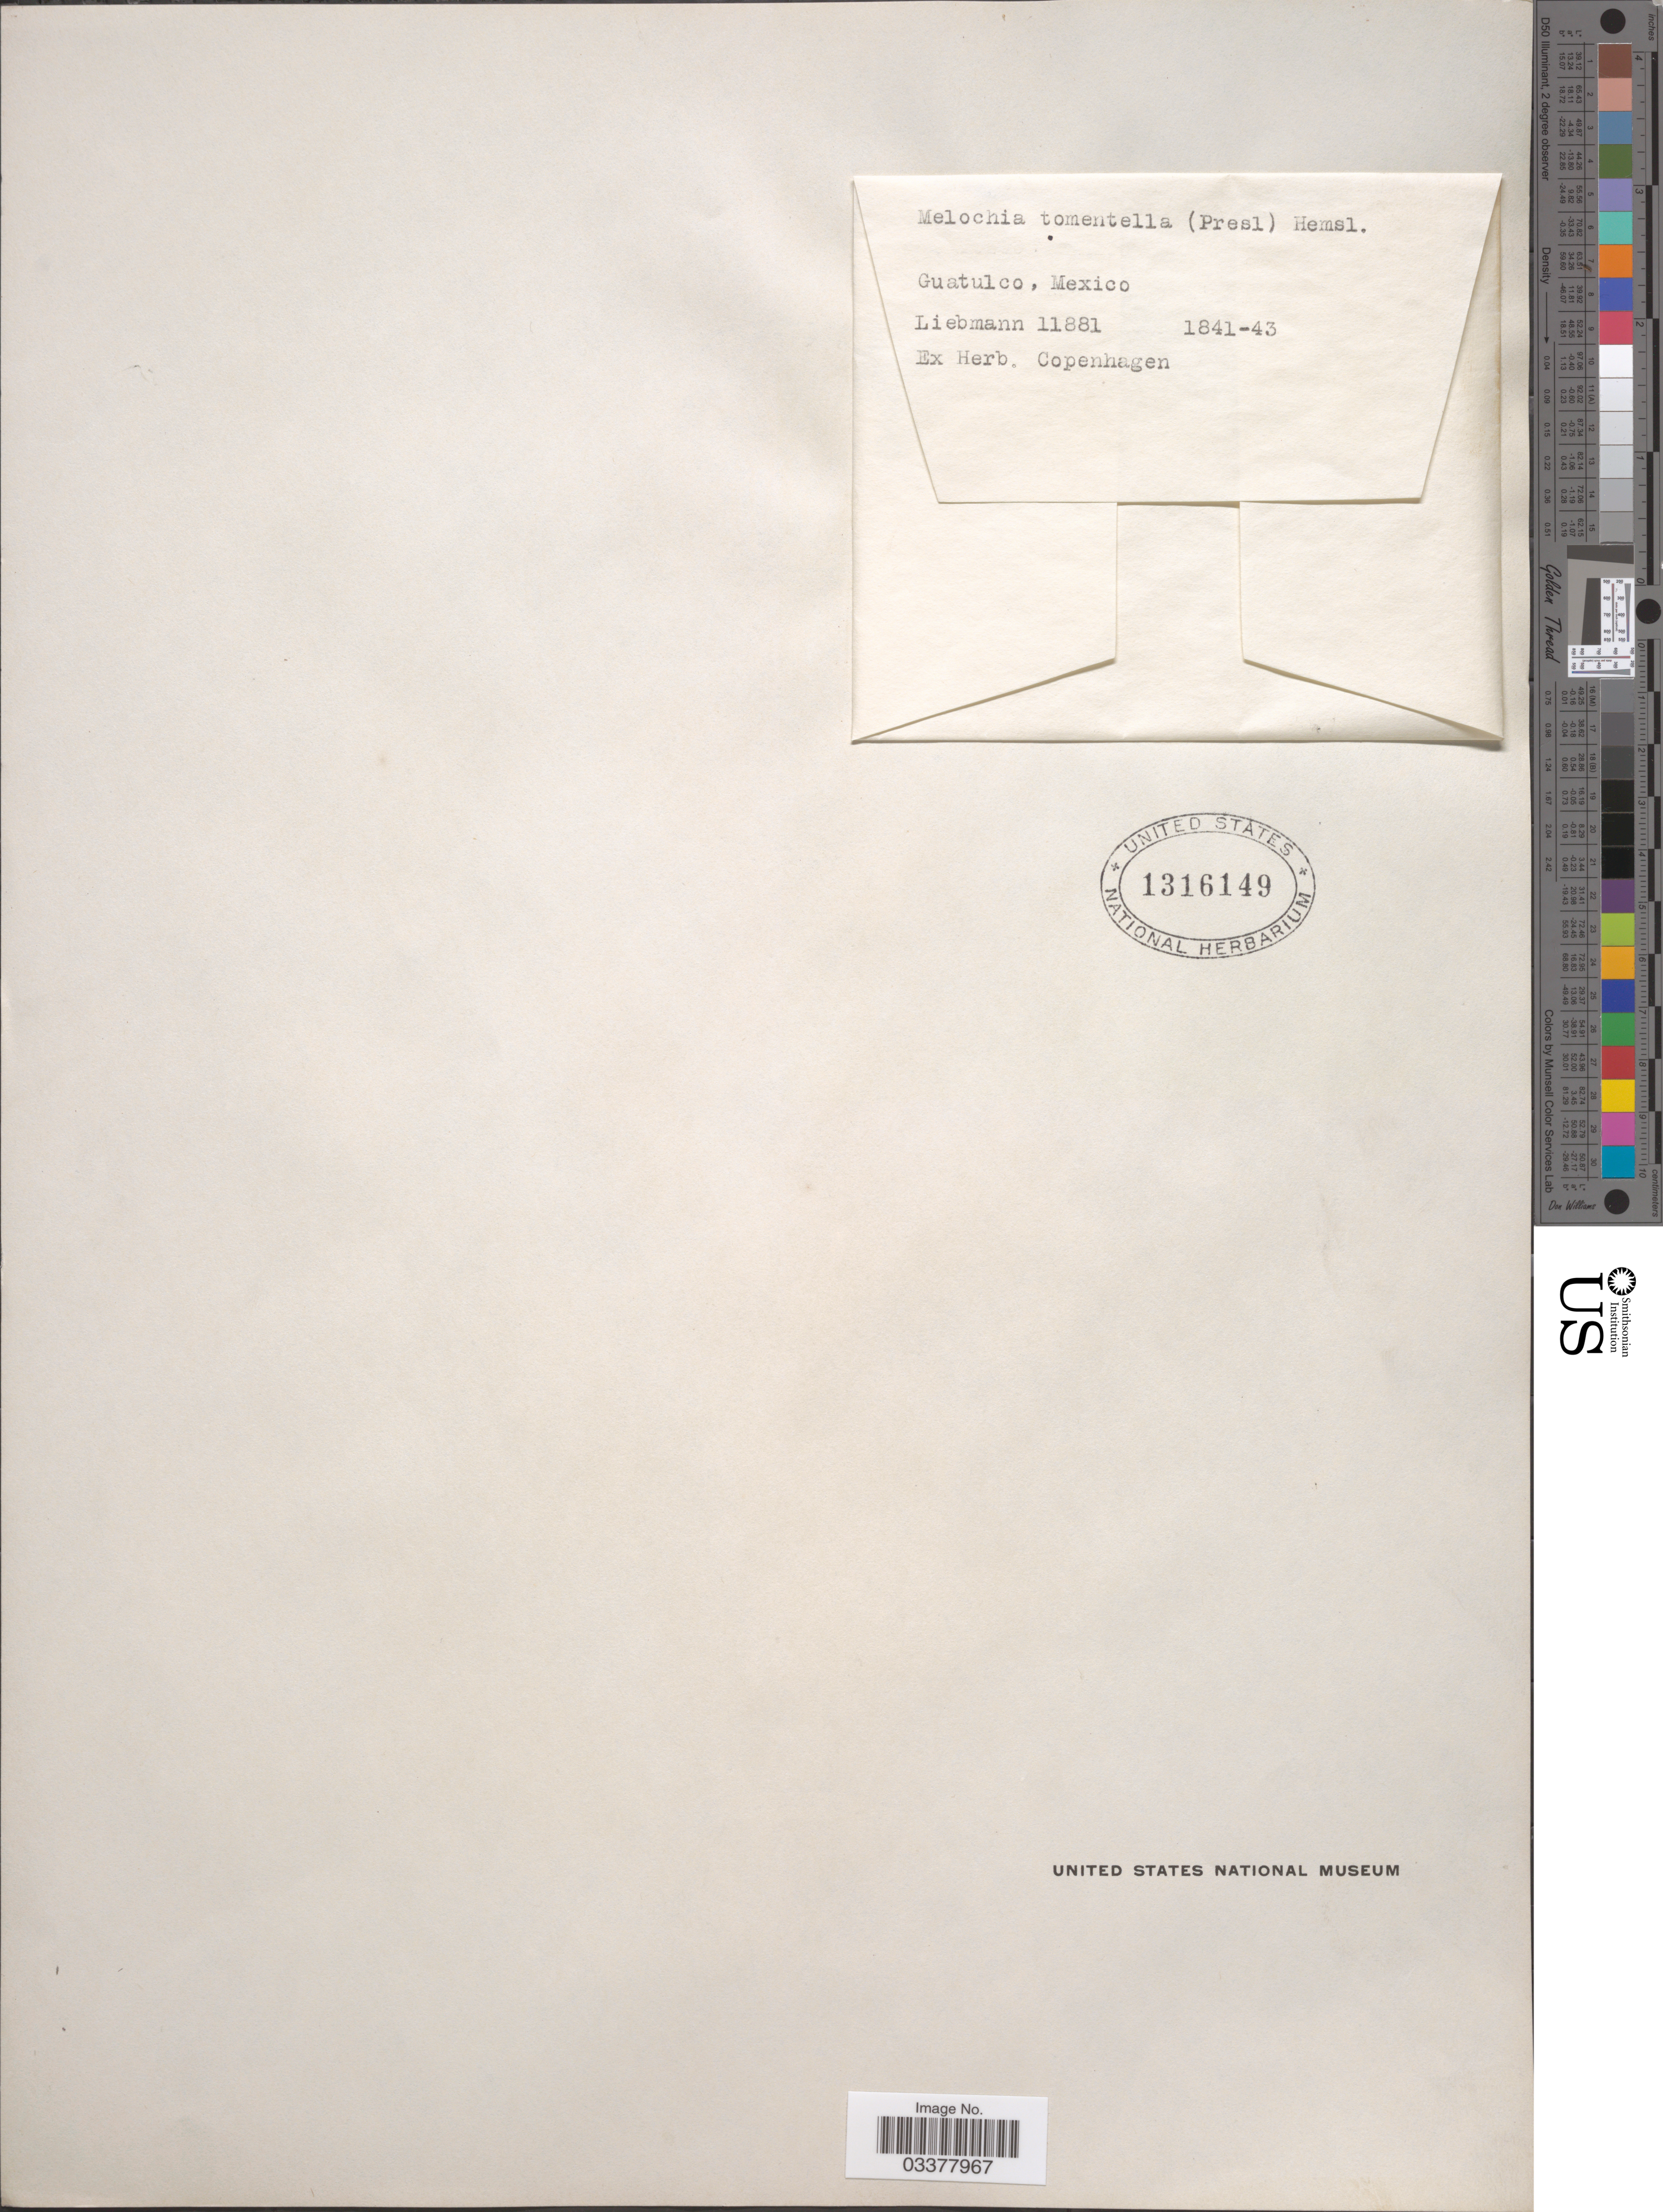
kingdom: Plantae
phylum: Tracheophyta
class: Magnoliopsida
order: Malvales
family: Malvaceae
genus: Melochia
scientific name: Melochia tomentella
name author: (C. Presl) Hemsl.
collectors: Liebmann, --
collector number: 11881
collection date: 1841/1843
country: Mexico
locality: Guatulco.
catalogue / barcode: US 1316149